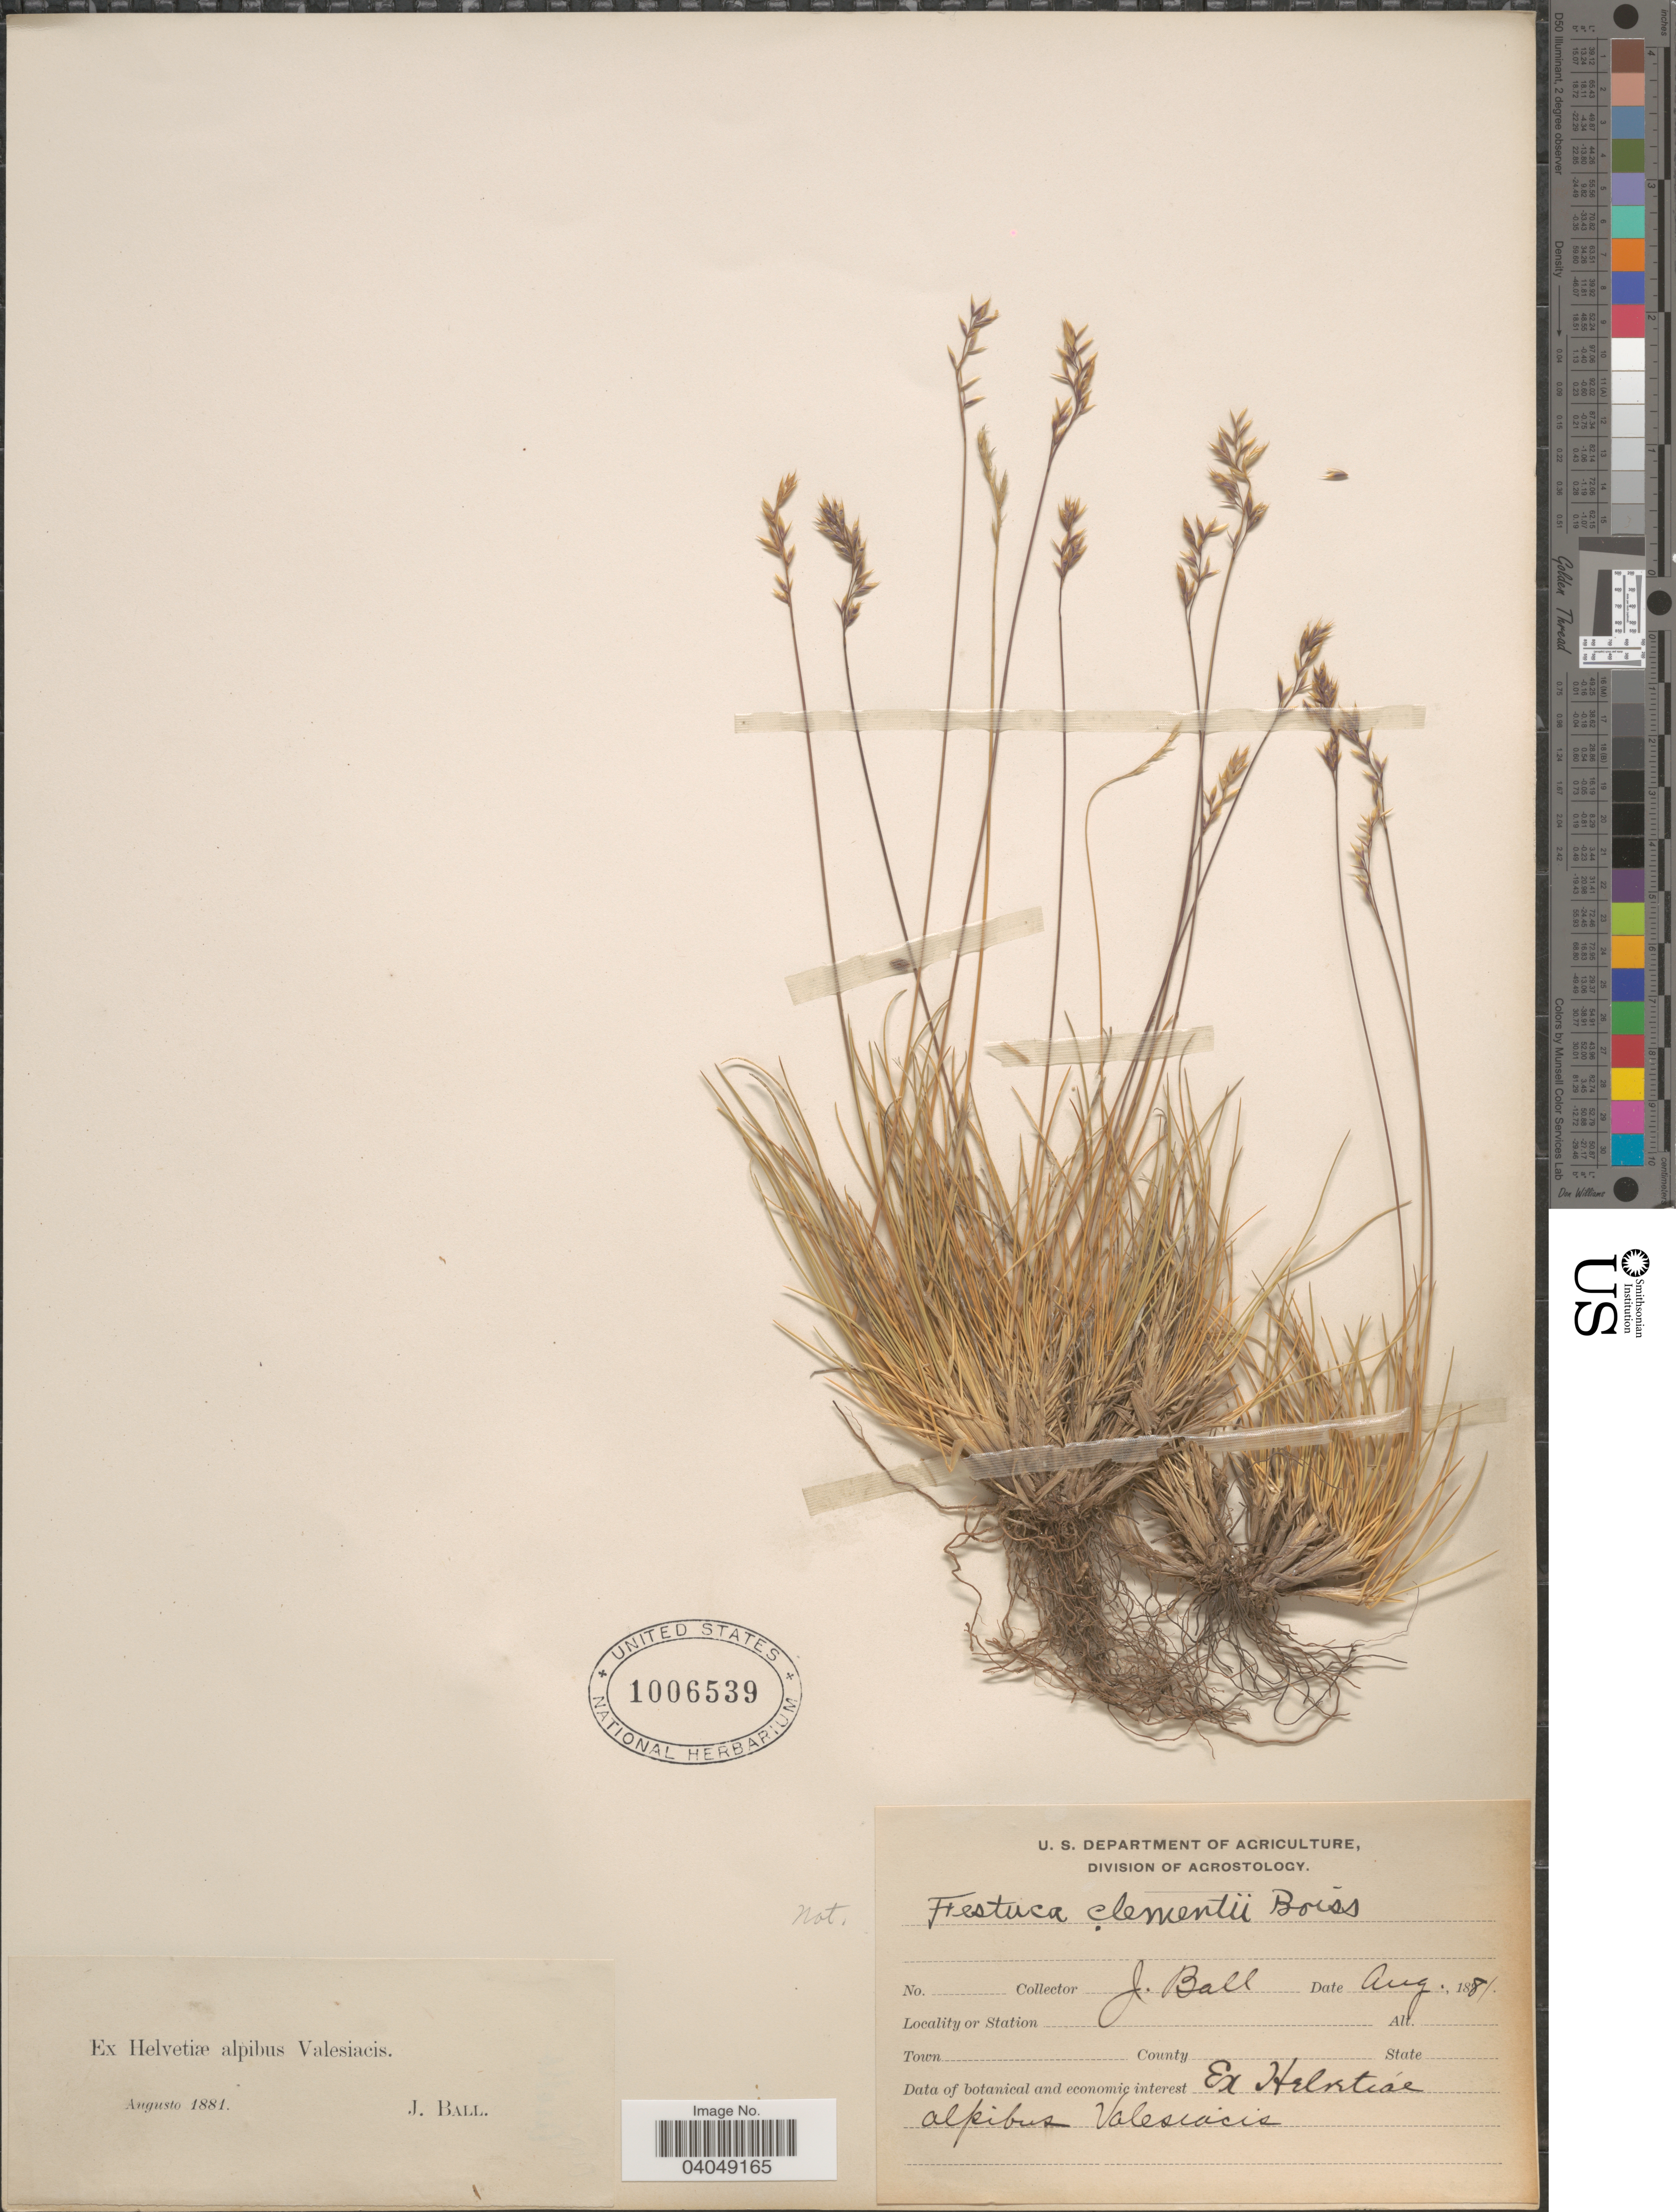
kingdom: Plantae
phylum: Tracheophyta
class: Liliopsida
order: Poales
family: Poaceae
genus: Festuca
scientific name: Festuca clementei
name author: Boiss.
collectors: J. Ball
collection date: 1881-08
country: Switzerland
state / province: Valais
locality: Ex Helvetiæ alpibus Valesiacis.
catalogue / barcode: US 1006539